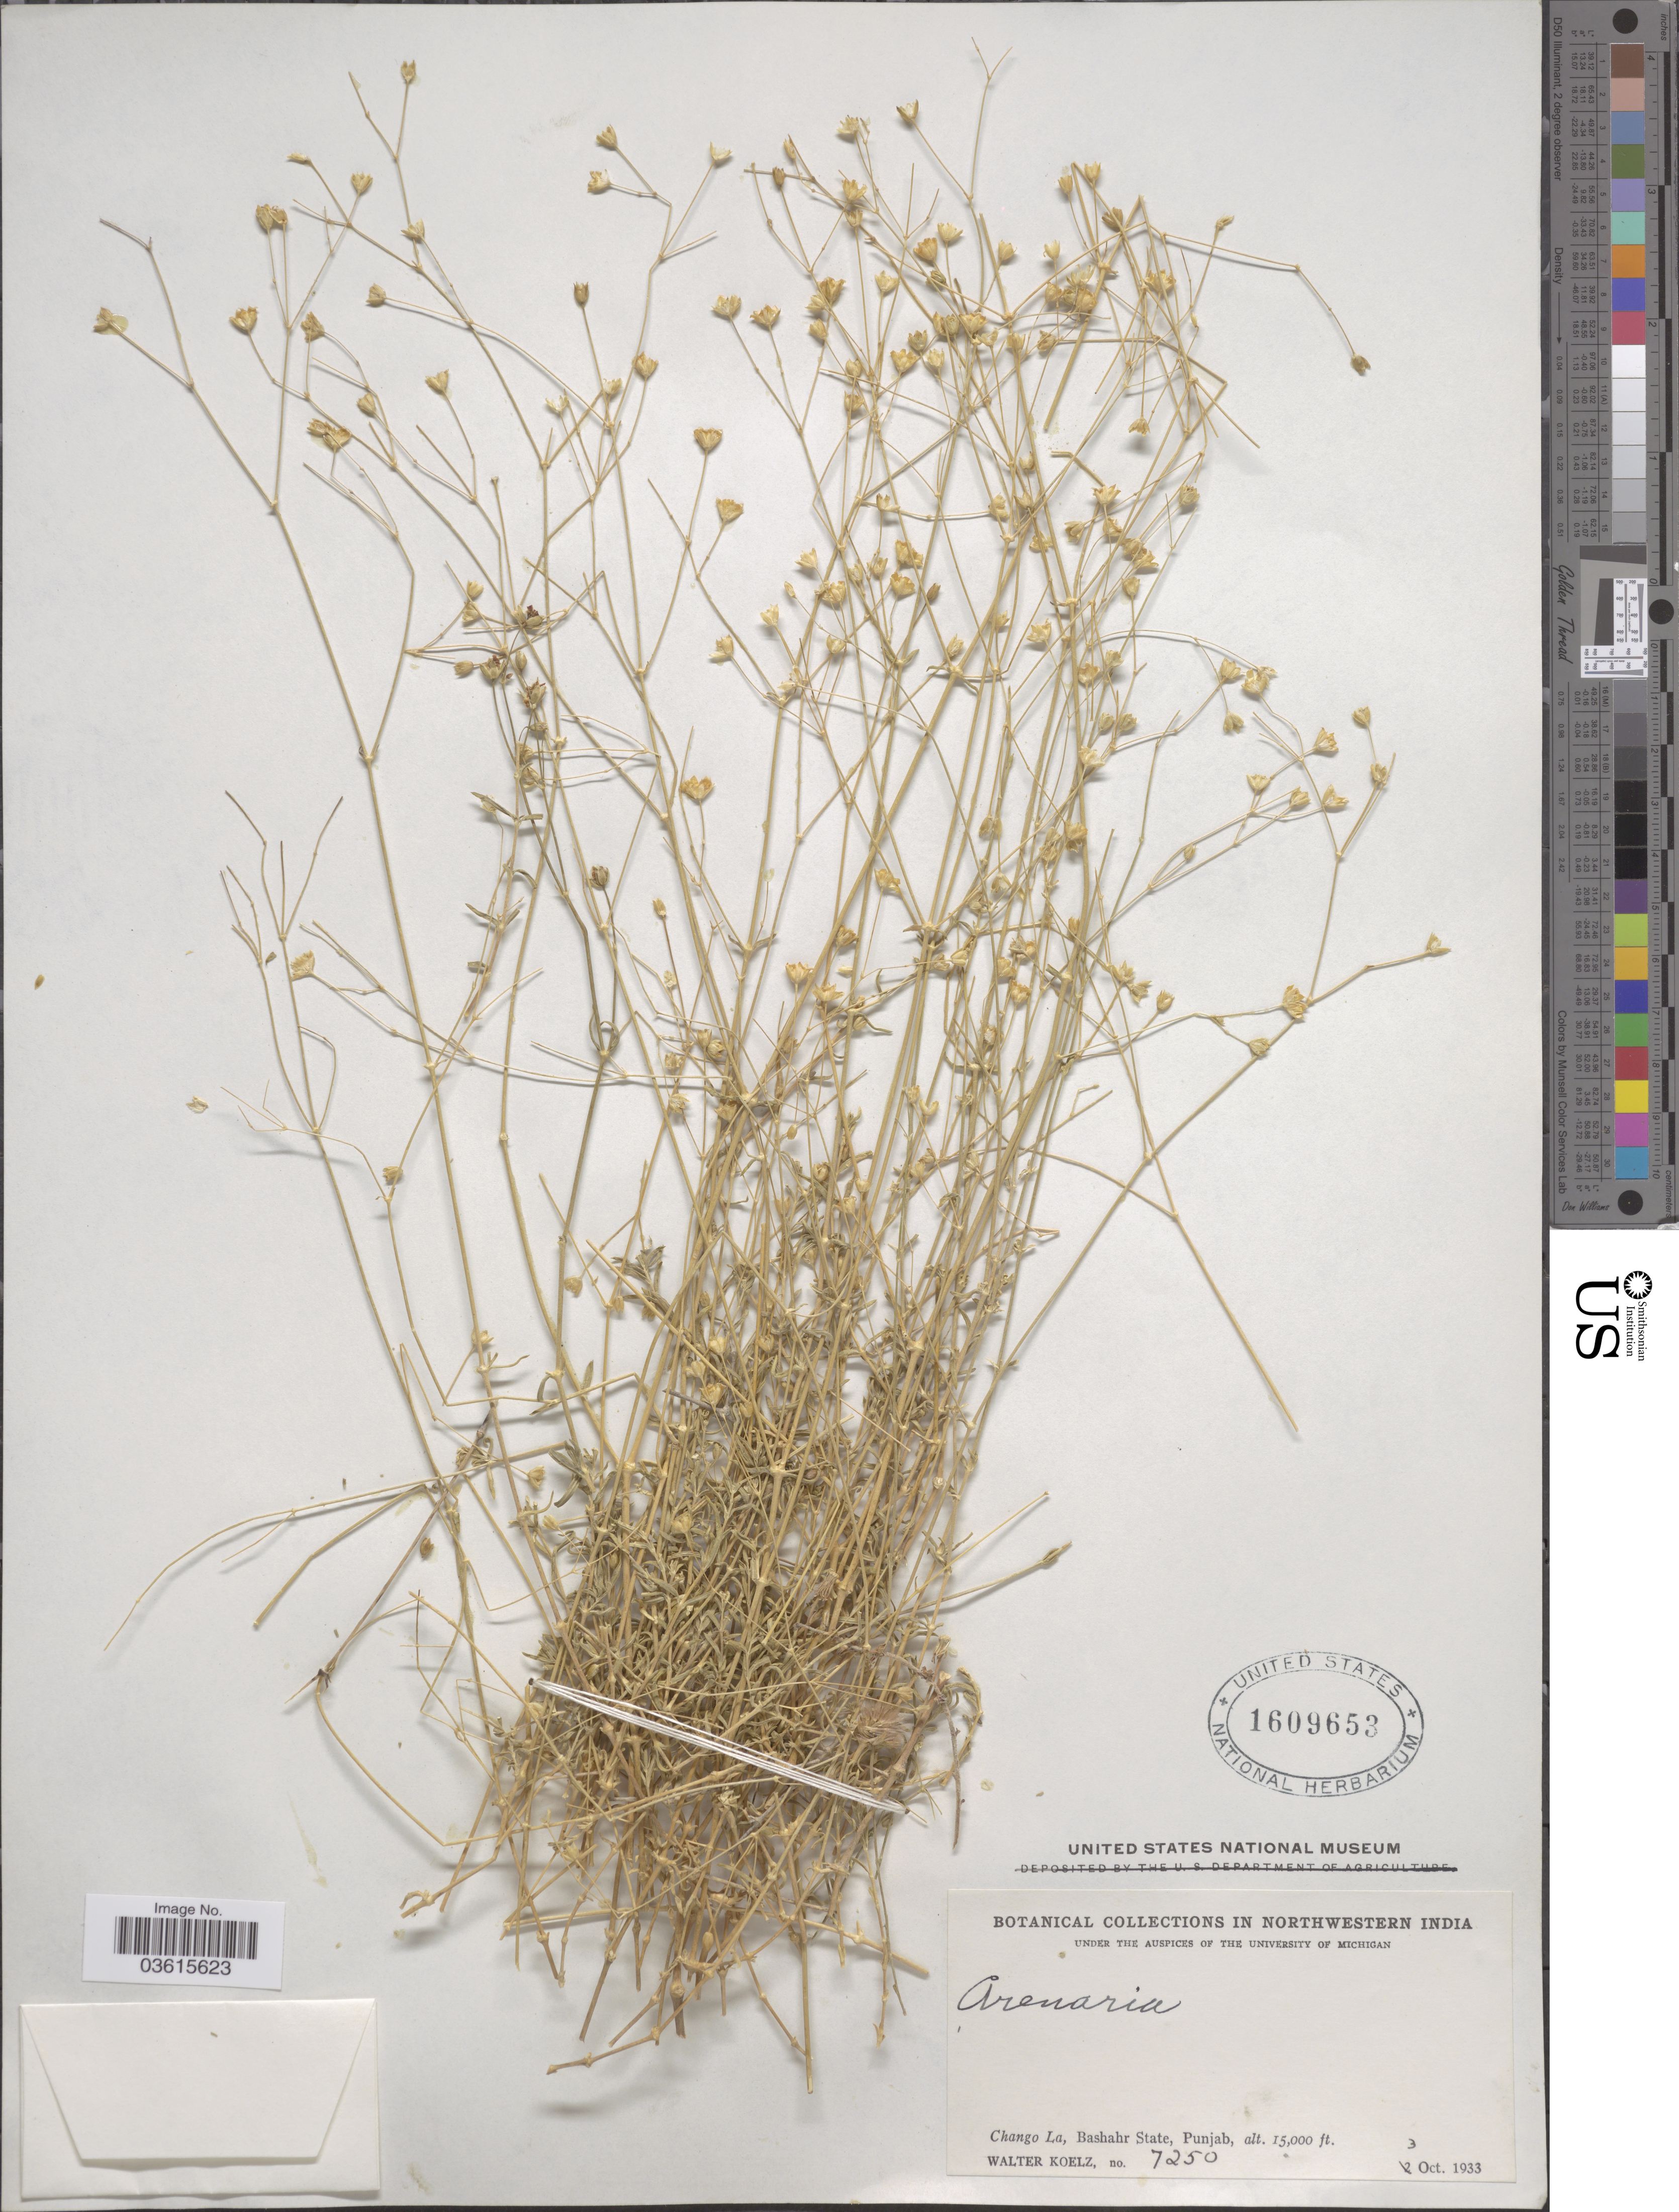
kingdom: Plantae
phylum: Tracheophyta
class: Magnoliopsida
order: Caryophyllales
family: Caryophyllaceae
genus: Arenaria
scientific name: Arenaria sp.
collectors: W. N. Koelz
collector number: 7250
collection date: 1933-10-03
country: India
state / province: Punjab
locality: In northwestern India. Chango La, Bashahr State.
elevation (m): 4572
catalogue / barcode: US 1609653